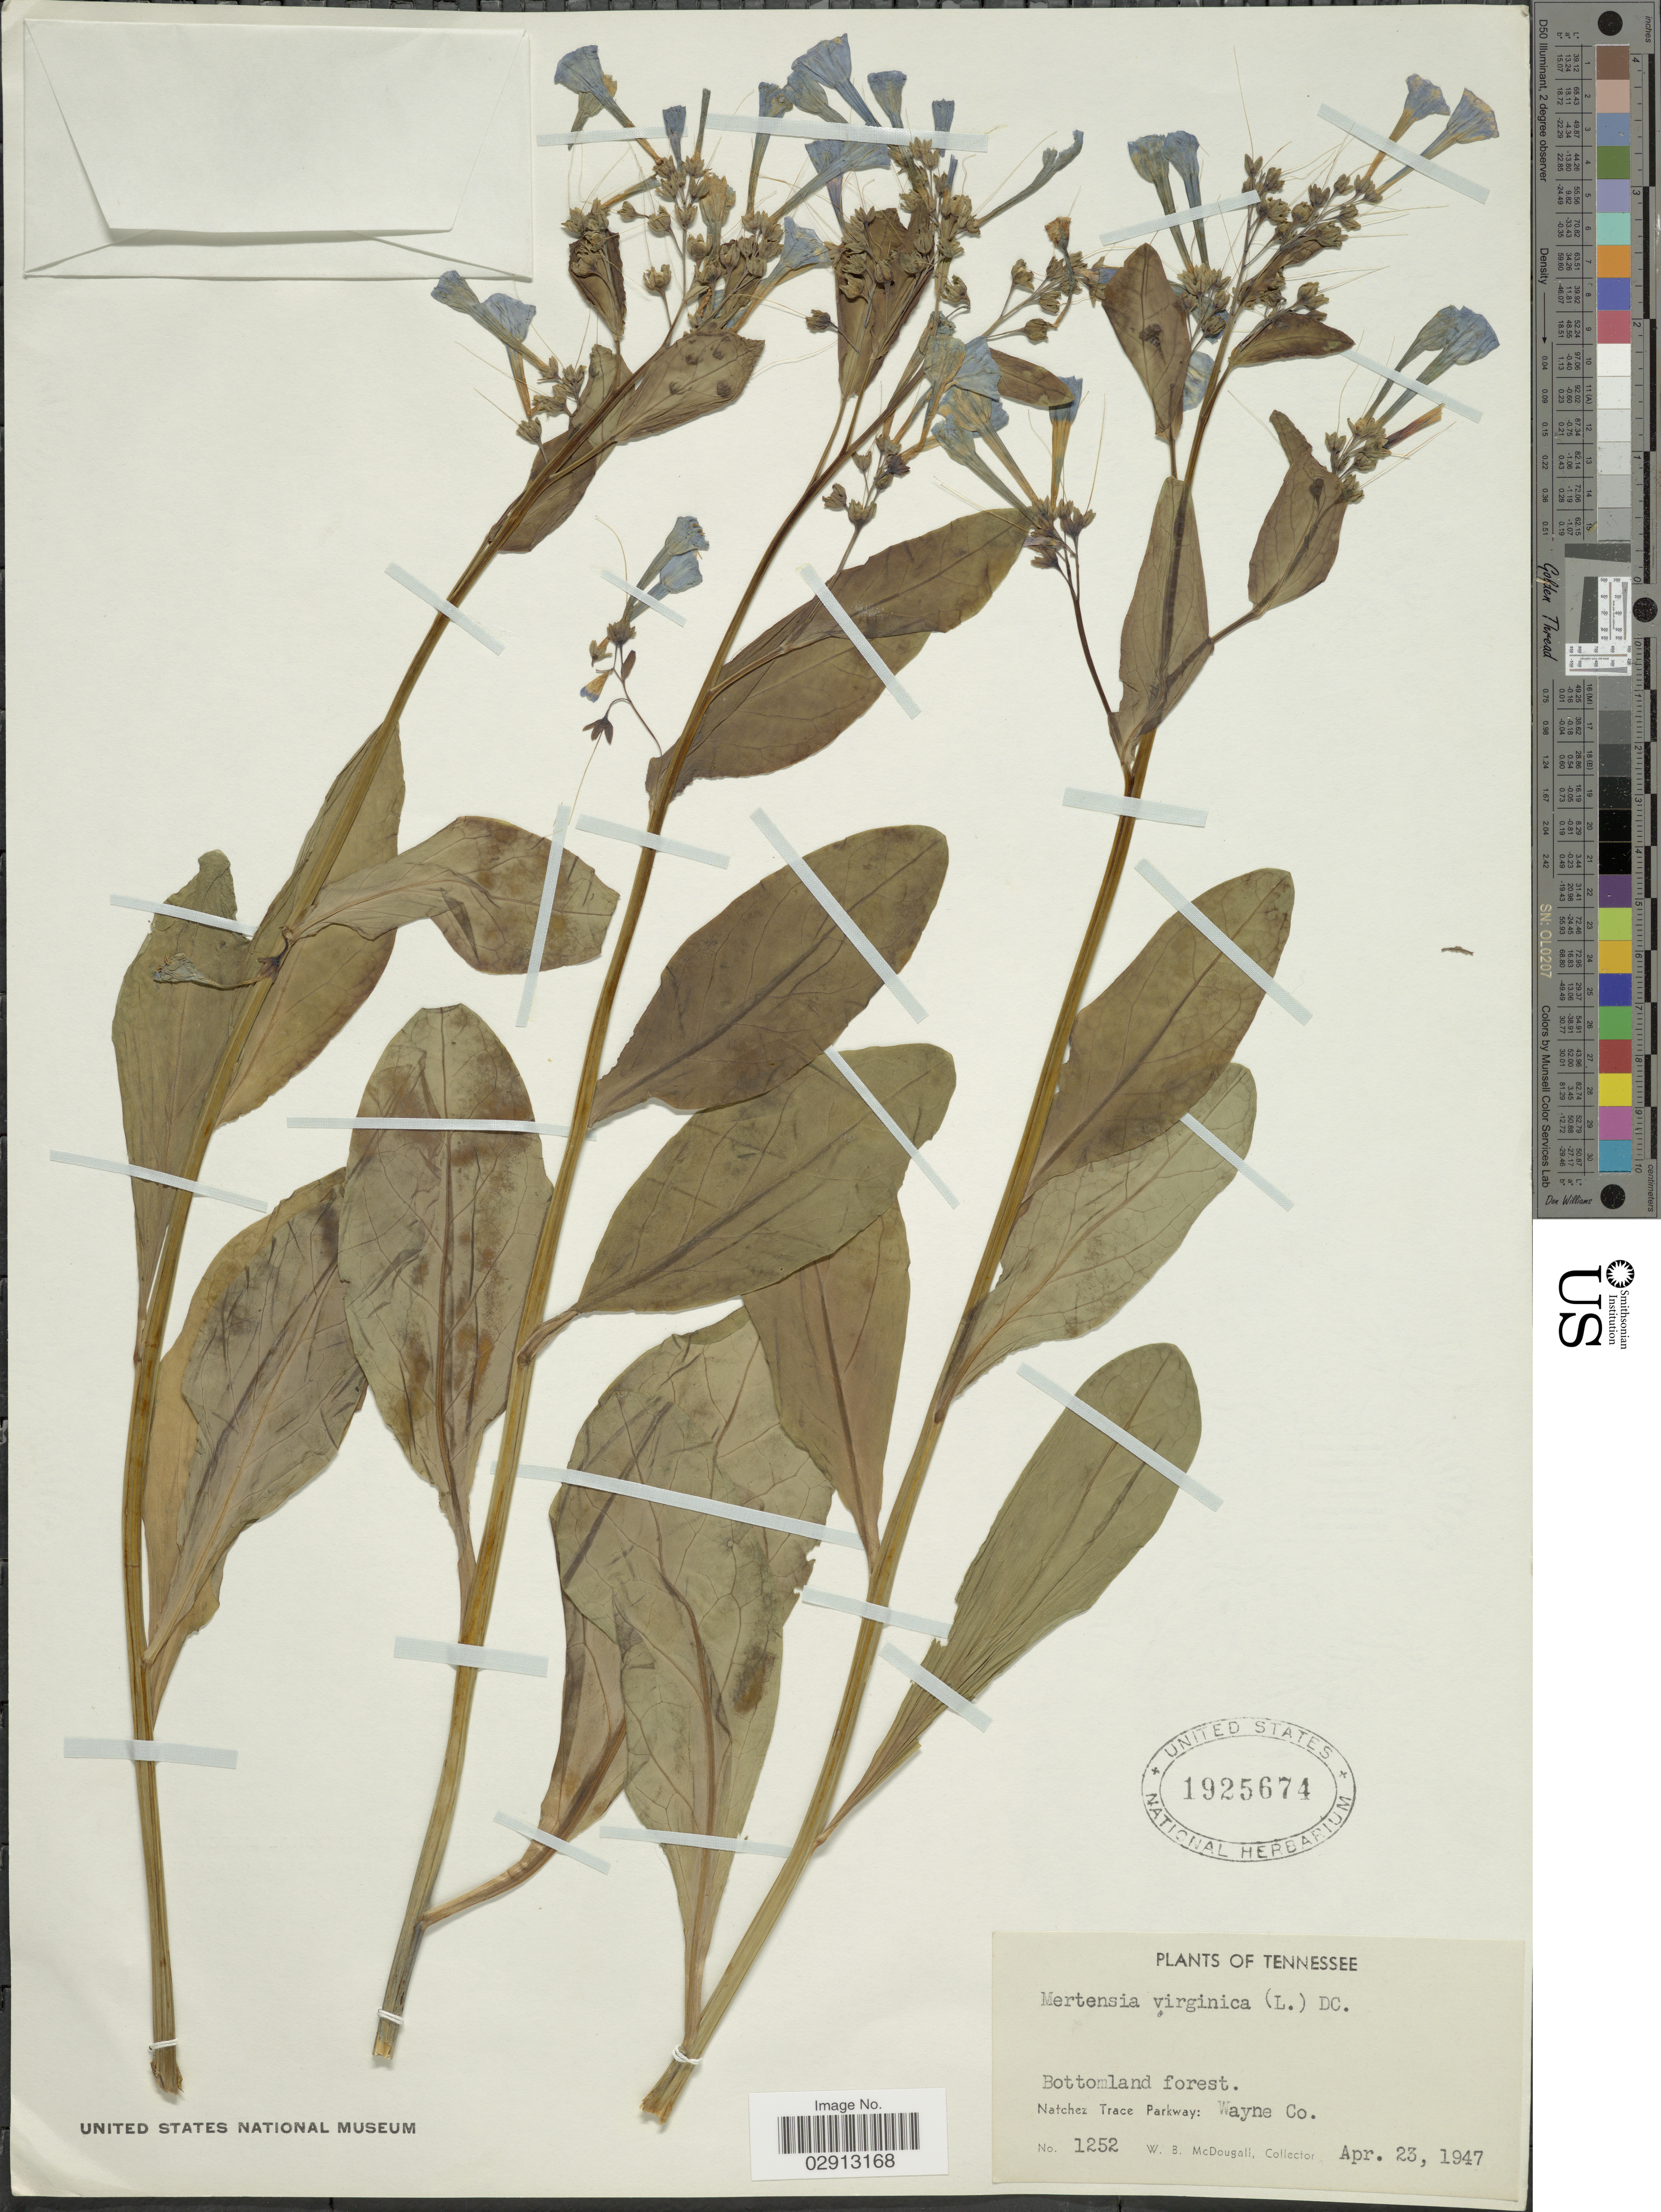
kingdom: Plantae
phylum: Tracheophyta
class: Magnoliopsida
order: Boraginales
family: Boraginaceae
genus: Mertensia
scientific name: Mertensia virginica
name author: (L.) Pers. ex Link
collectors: W. B. McDougall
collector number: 1252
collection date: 1947-04-23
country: United States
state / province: Tennessee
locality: Bottomland forest. Natchez Trace Parkway: Wayne Co.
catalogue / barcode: US 1925674